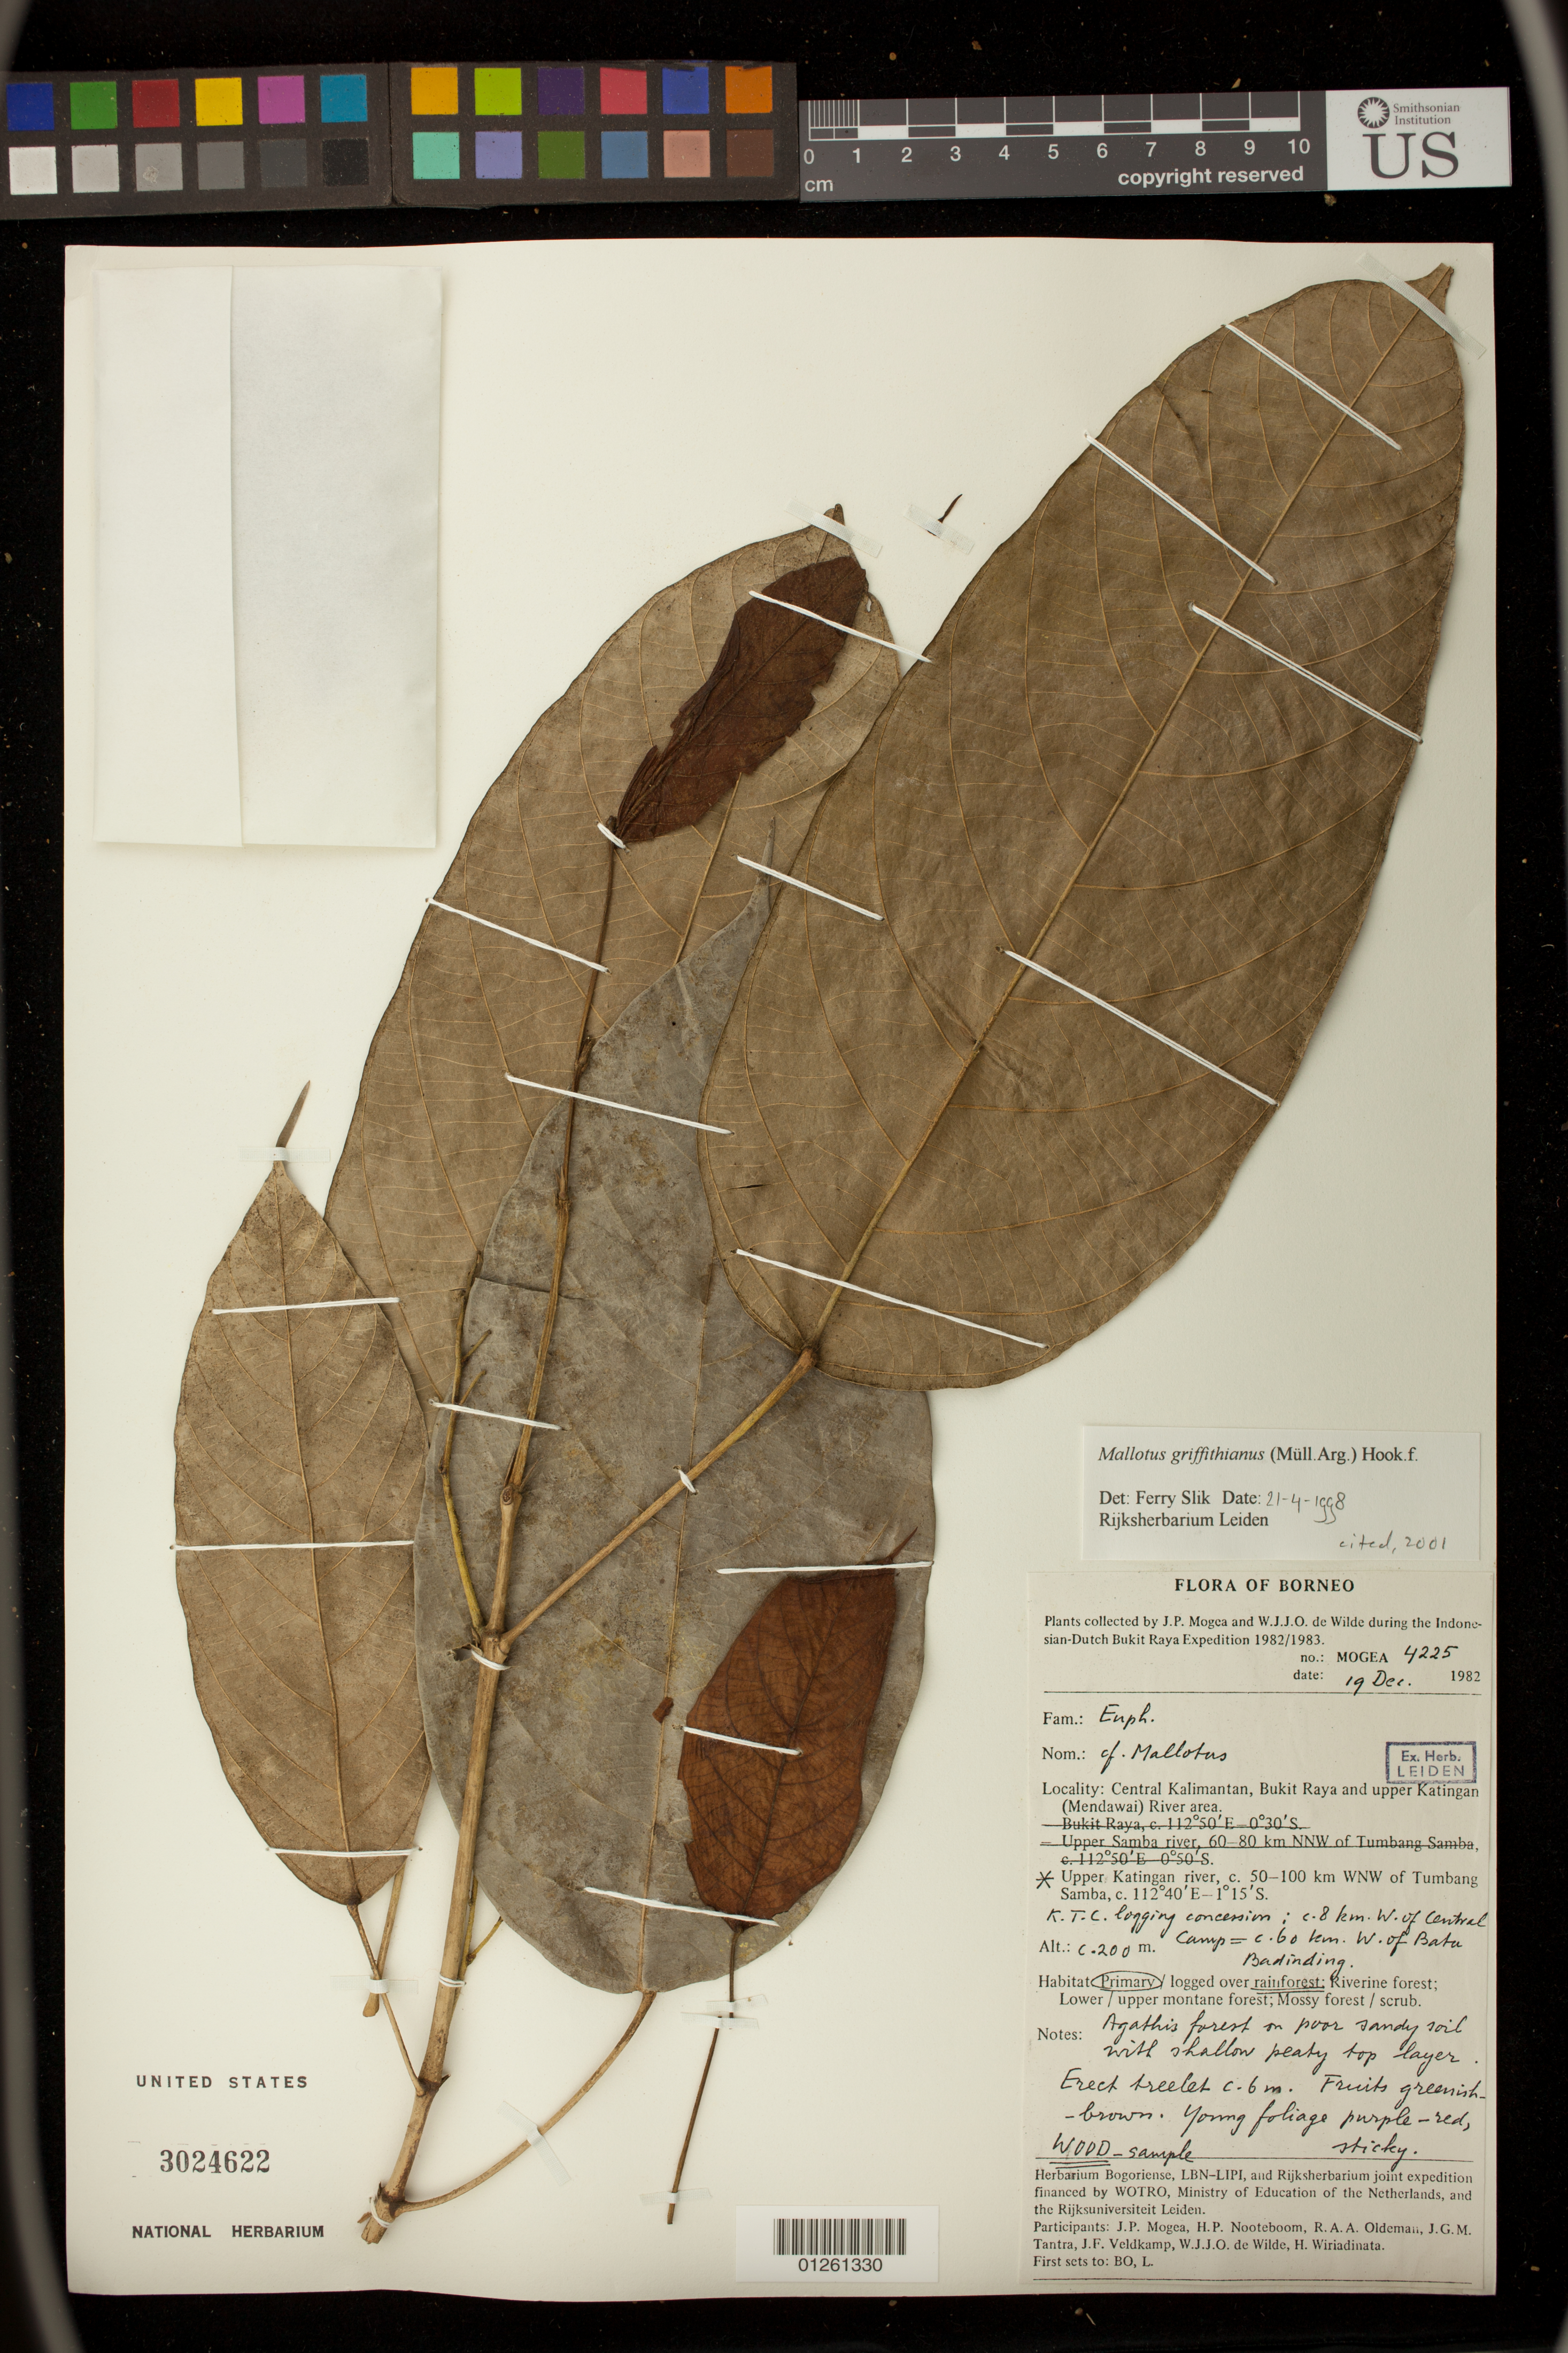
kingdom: Plantae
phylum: Tracheophyta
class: Magnoliopsida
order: Malpighiales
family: Euphorbiaceae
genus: Hancea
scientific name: Hancea griffithiana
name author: (Müll. Arg.) S.E.C. Sierra et al.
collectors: J. Mogea & W. J. de Wilde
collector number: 4225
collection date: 1982-12-19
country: Indonesia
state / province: Kalimantan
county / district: Kalimantan Tengah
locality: Upper Katingan river, c. 50-100 km WNW of Tumbang Samba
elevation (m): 200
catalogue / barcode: US 3024622